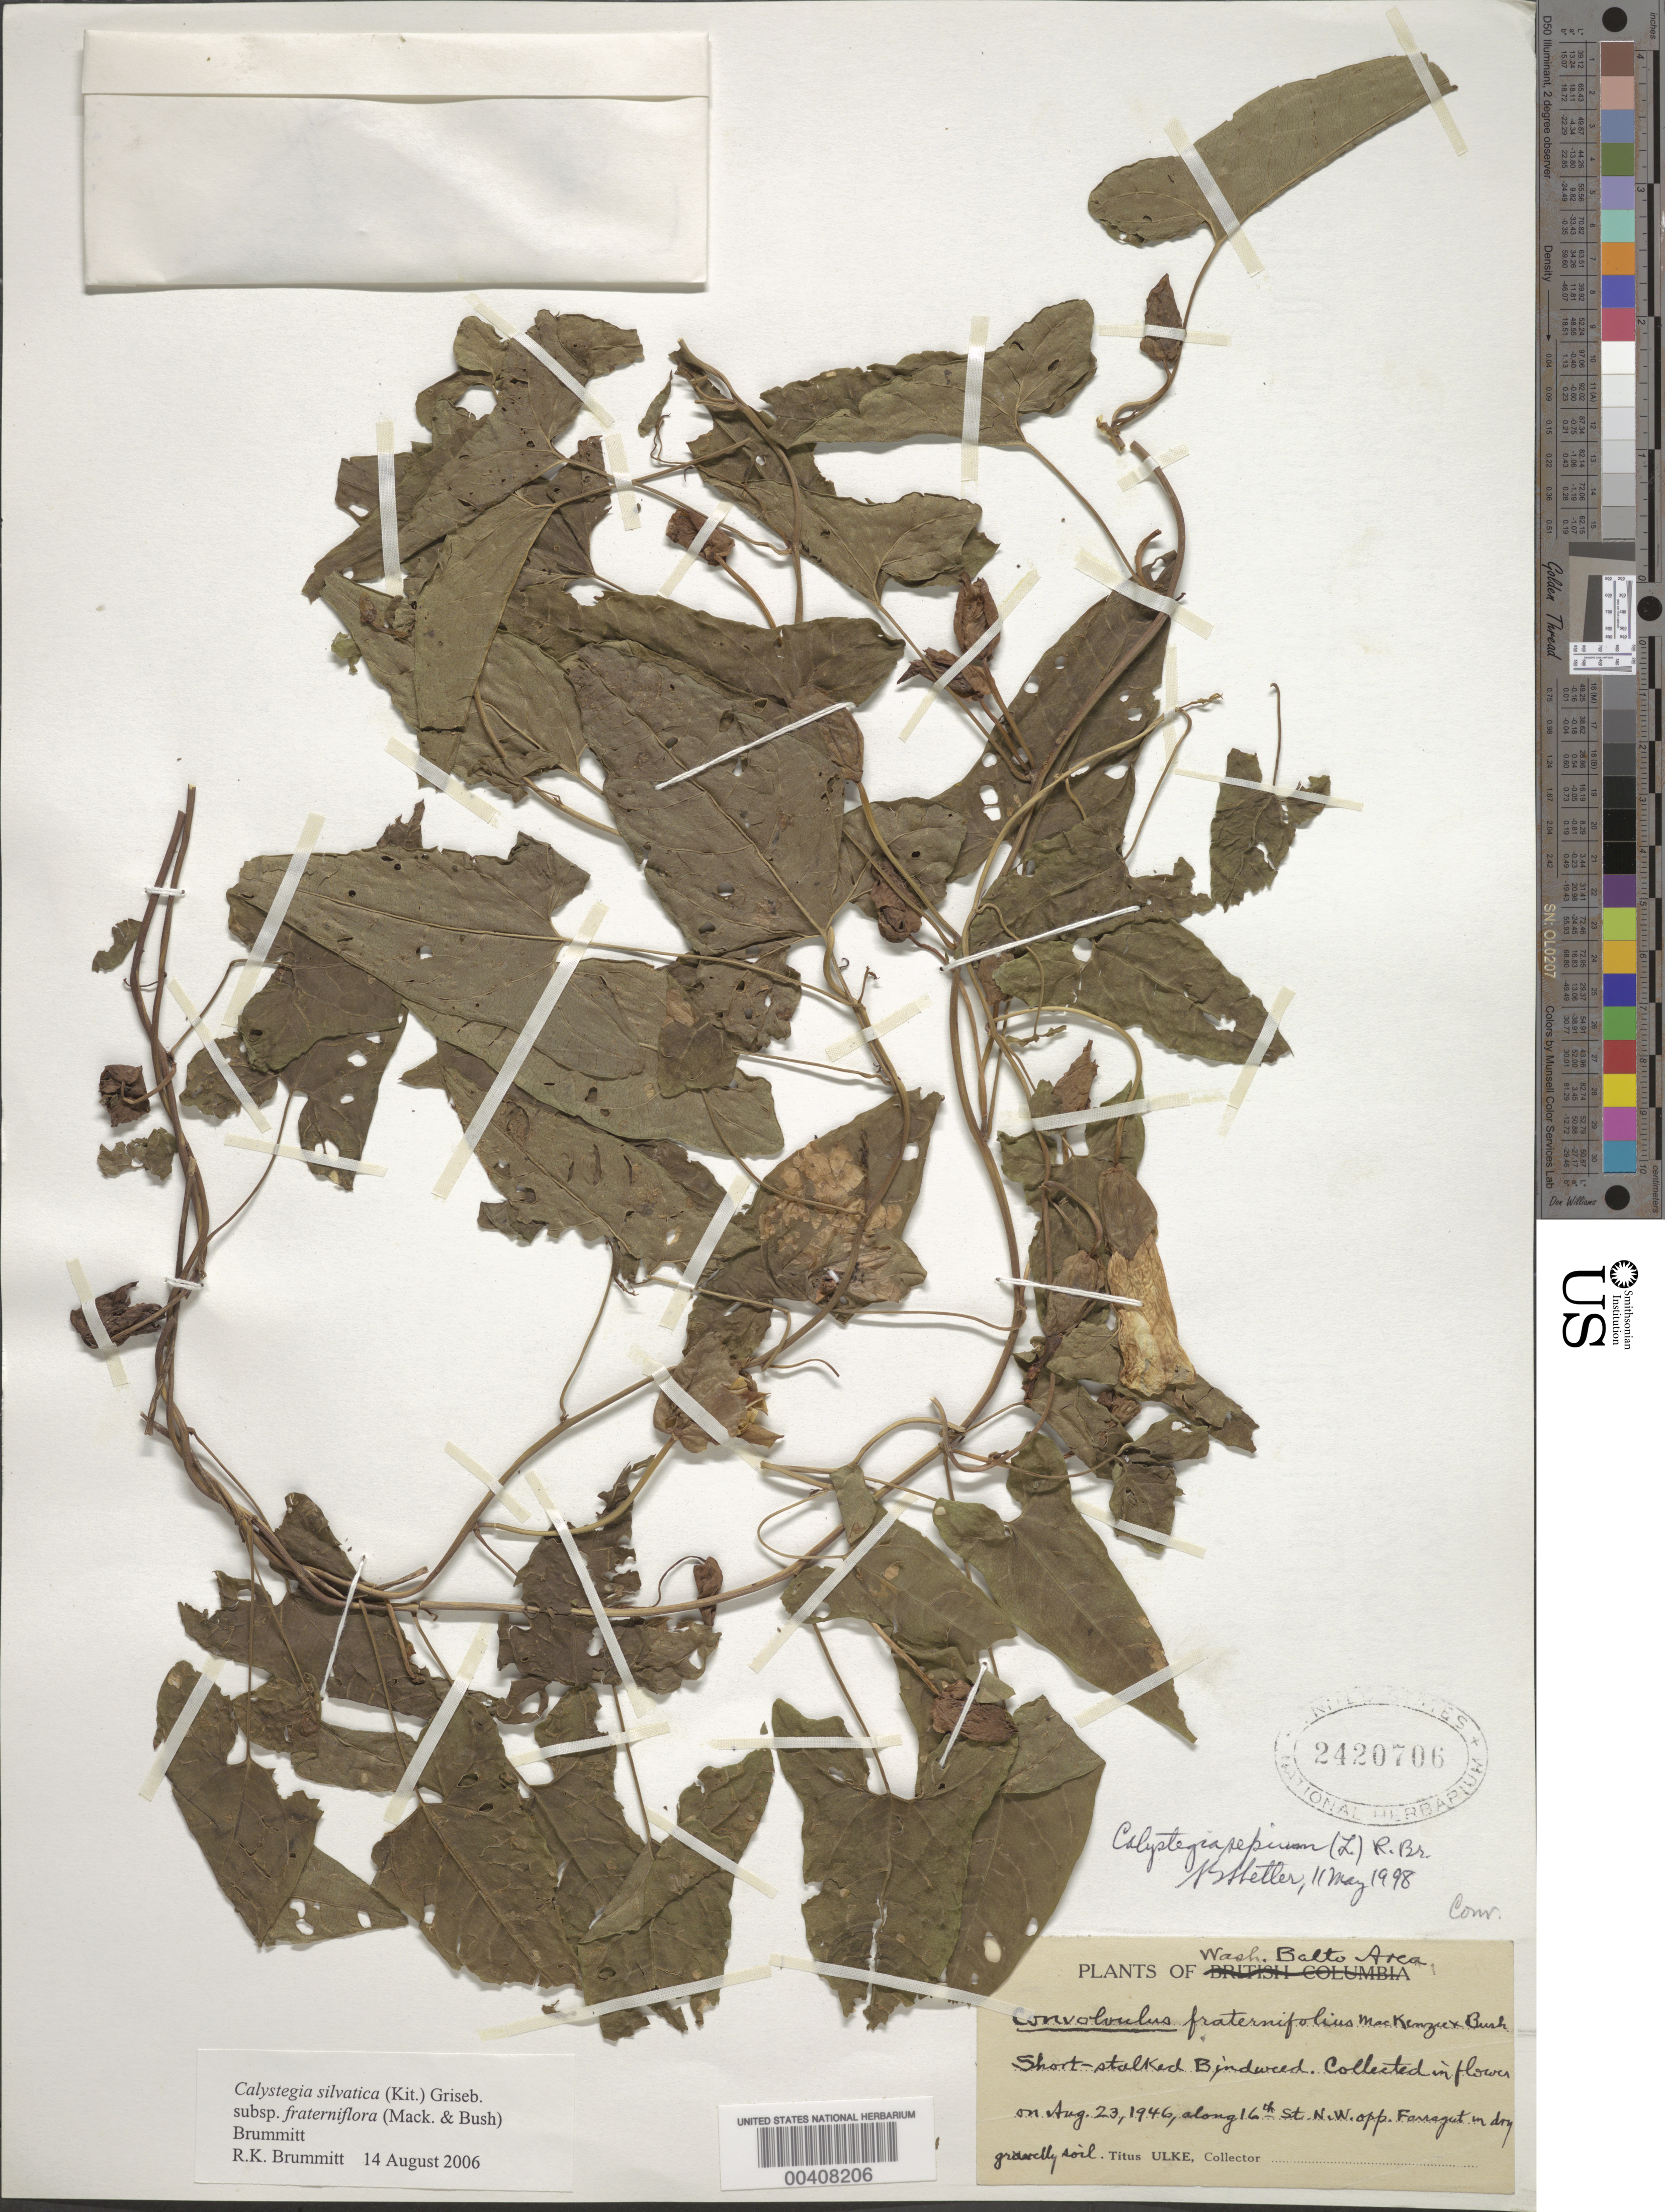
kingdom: Plantae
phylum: Tracheophyta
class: Magnoliopsida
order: Solanales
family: Convolvulaceae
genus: Calystegia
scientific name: Calystegia silvatica subsp. fraterniflora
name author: (Mack. & Bush) Brummitt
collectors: T. Ulke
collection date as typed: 23 Aug 1946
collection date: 1946-08-23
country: United States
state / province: District of Columbia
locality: Along 16th St. NW, opposite Farragut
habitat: Dry gravelly soil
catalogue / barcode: US 2420706